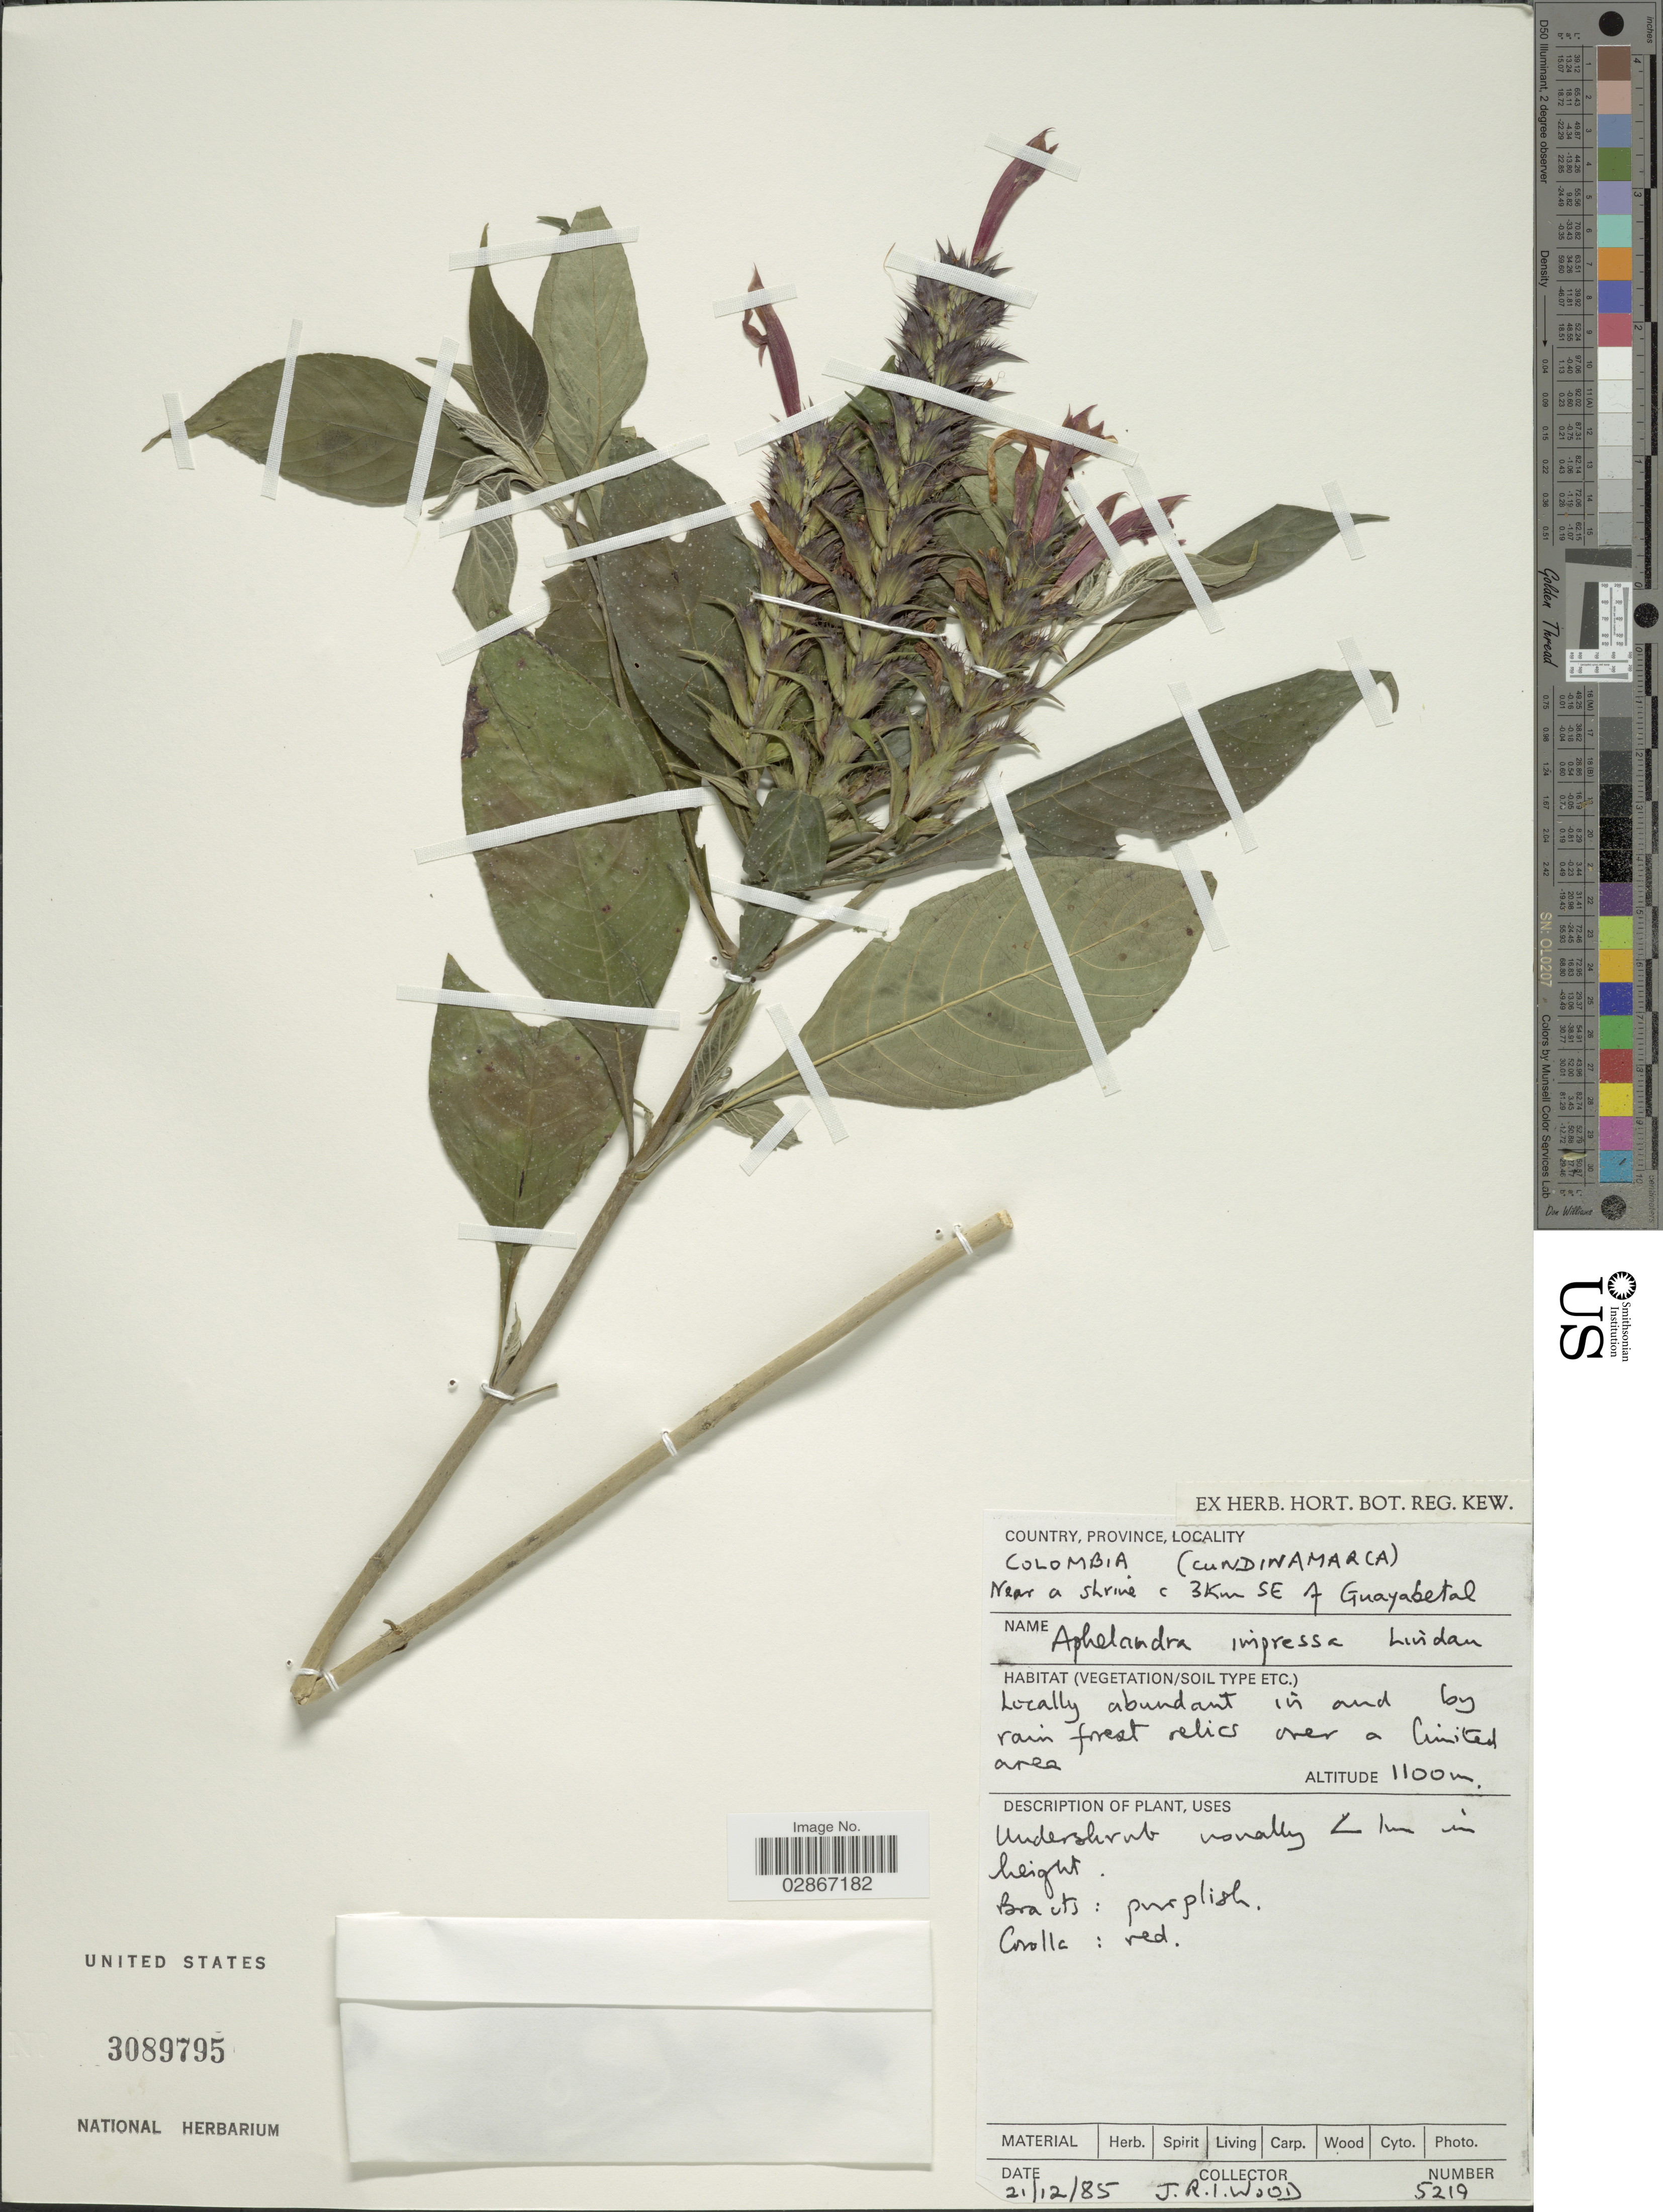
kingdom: Plantae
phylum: Tracheophyta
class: Magnoliopsida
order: Lamiales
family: Acanthaceae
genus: Aphelandra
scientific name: Aphelandra impressa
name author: Lindau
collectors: J. R. I. Wood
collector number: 5219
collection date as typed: Transcribed d/m/y: 21/12/85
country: Colombia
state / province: Cundinamarca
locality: Near a shrine c 3Km SE of Guayabetal.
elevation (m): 1100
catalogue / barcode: US 3089795